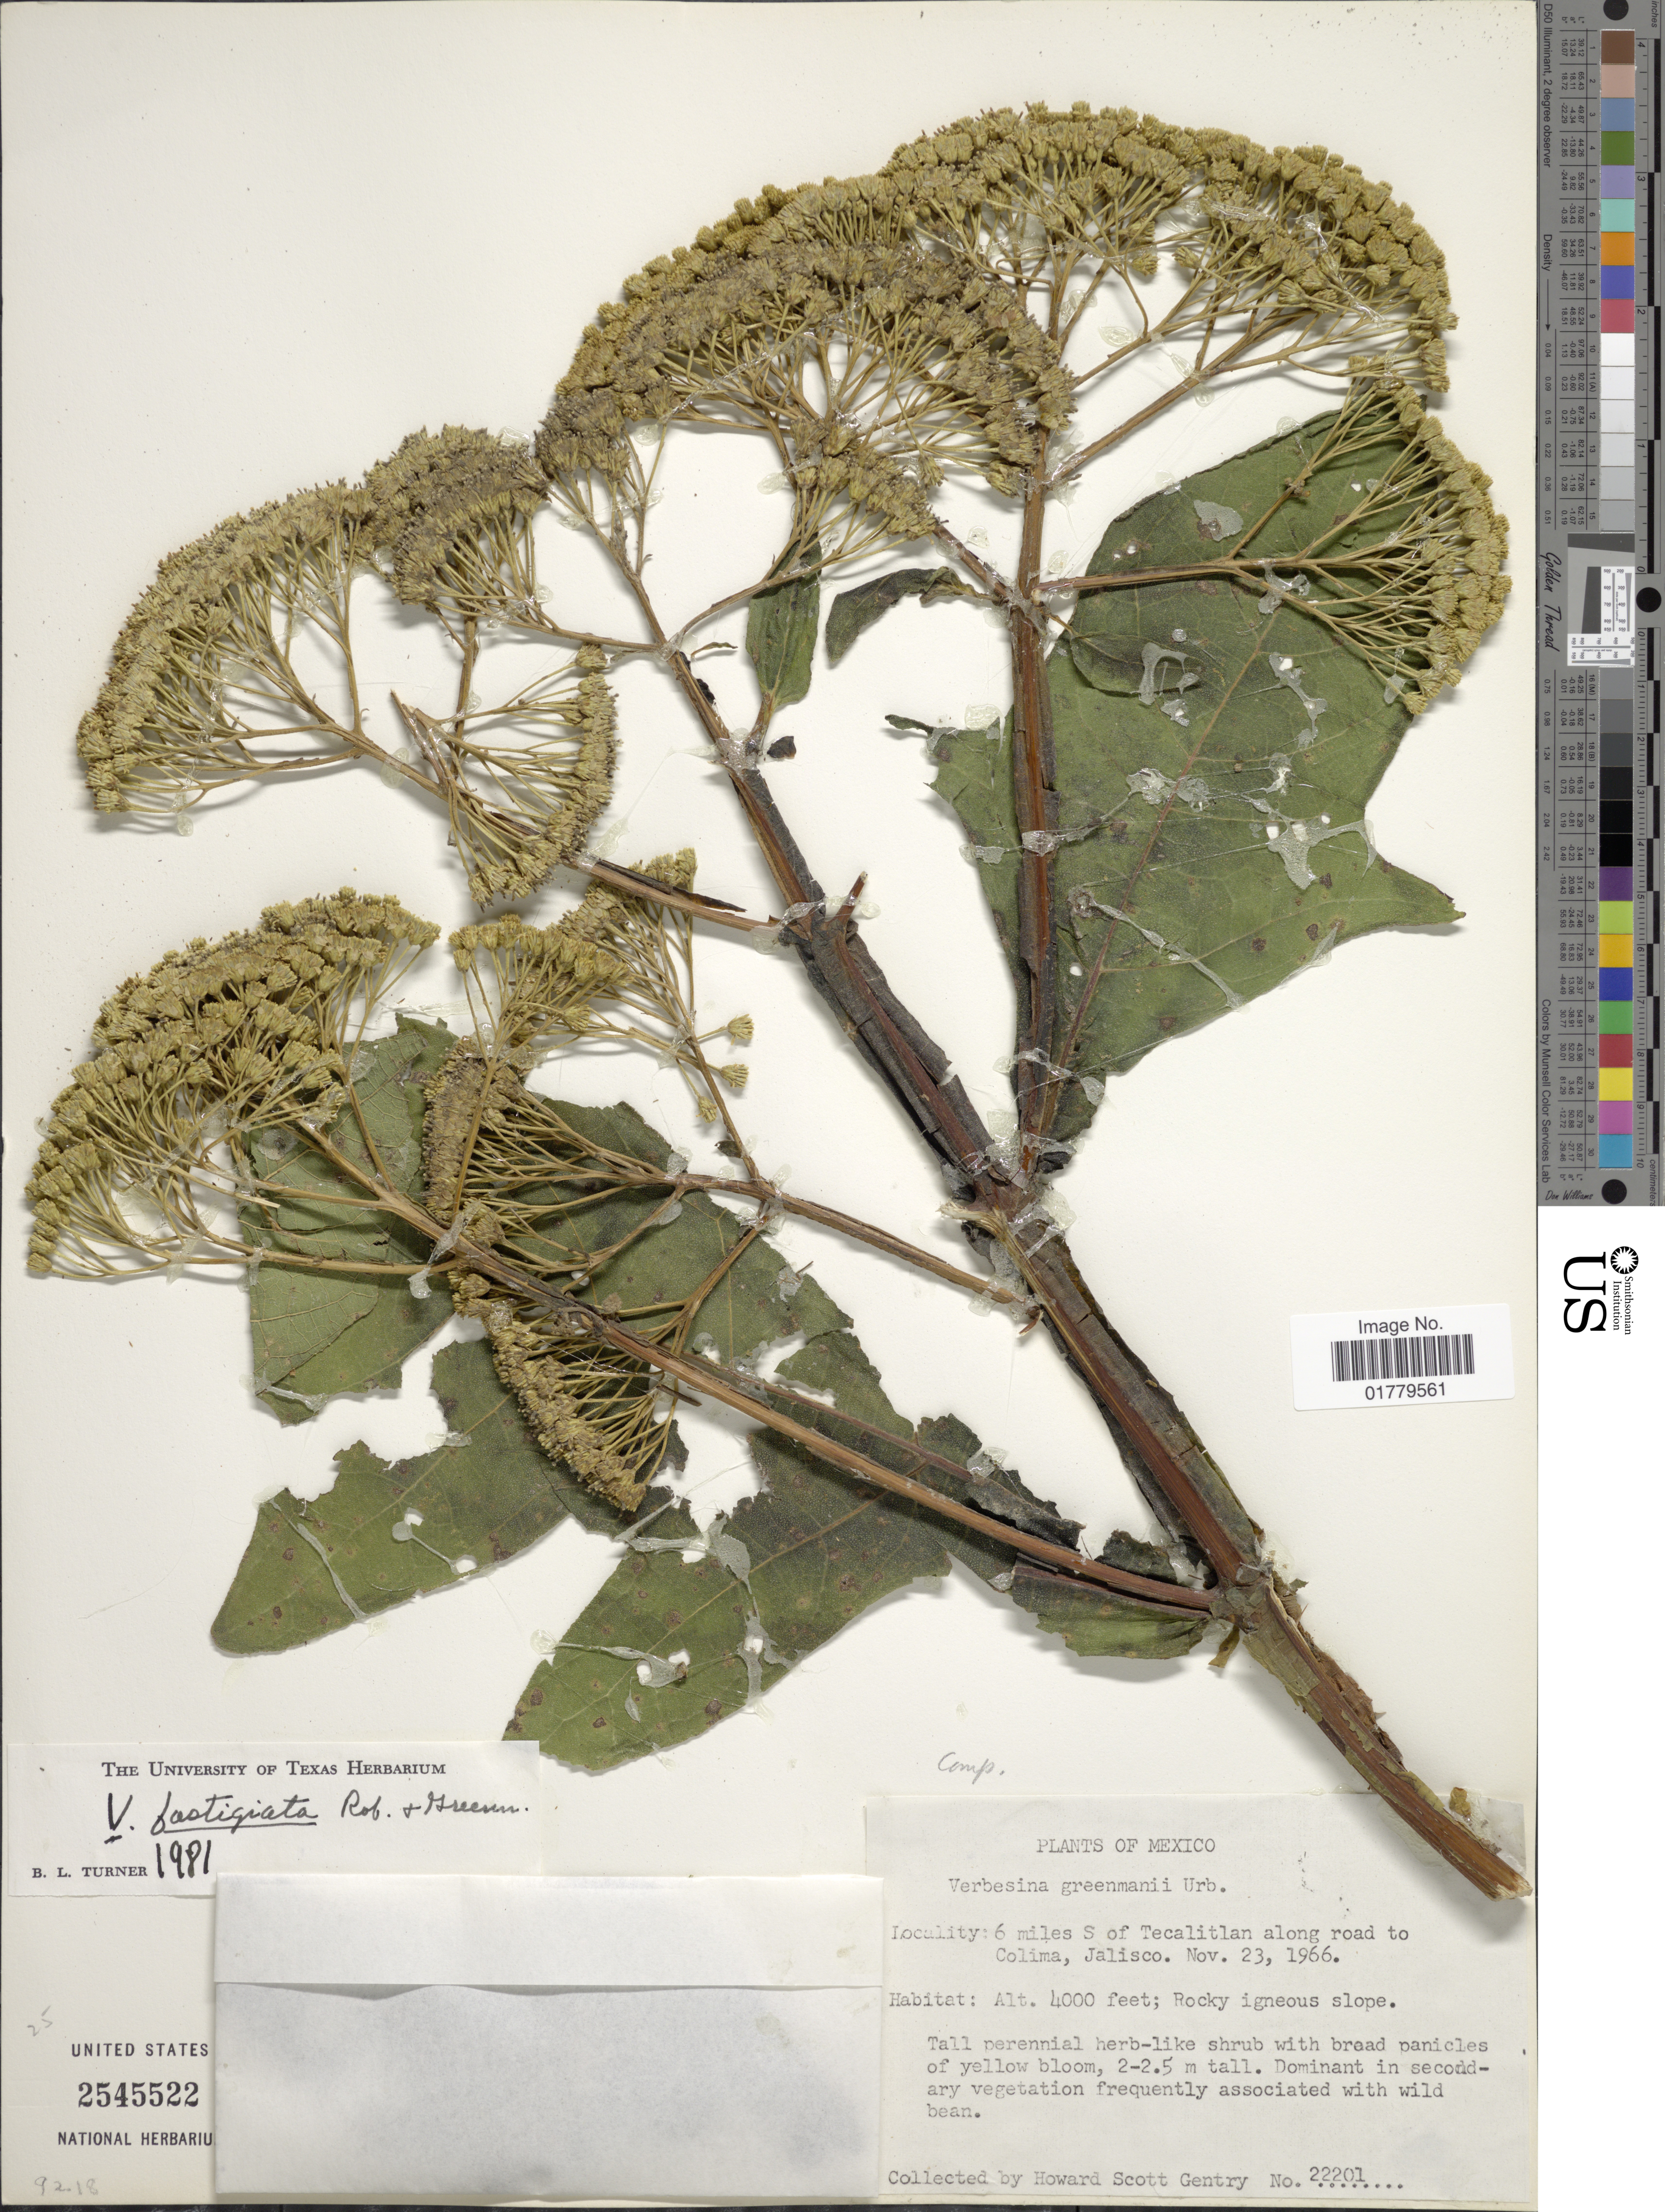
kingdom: Plantae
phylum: Tracheophyta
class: Magnoliopsida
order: Asterales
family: Asteraceae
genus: Verbesina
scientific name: Verbesina fastigiata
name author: B.L. Rob. & Greenm.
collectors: H. S. Gentry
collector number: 22201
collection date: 1966-11-23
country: Mexico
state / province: Jalisco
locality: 6 miles S of Tecalitlan along road to Colima, Jalisco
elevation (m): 1219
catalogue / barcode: US 2545522